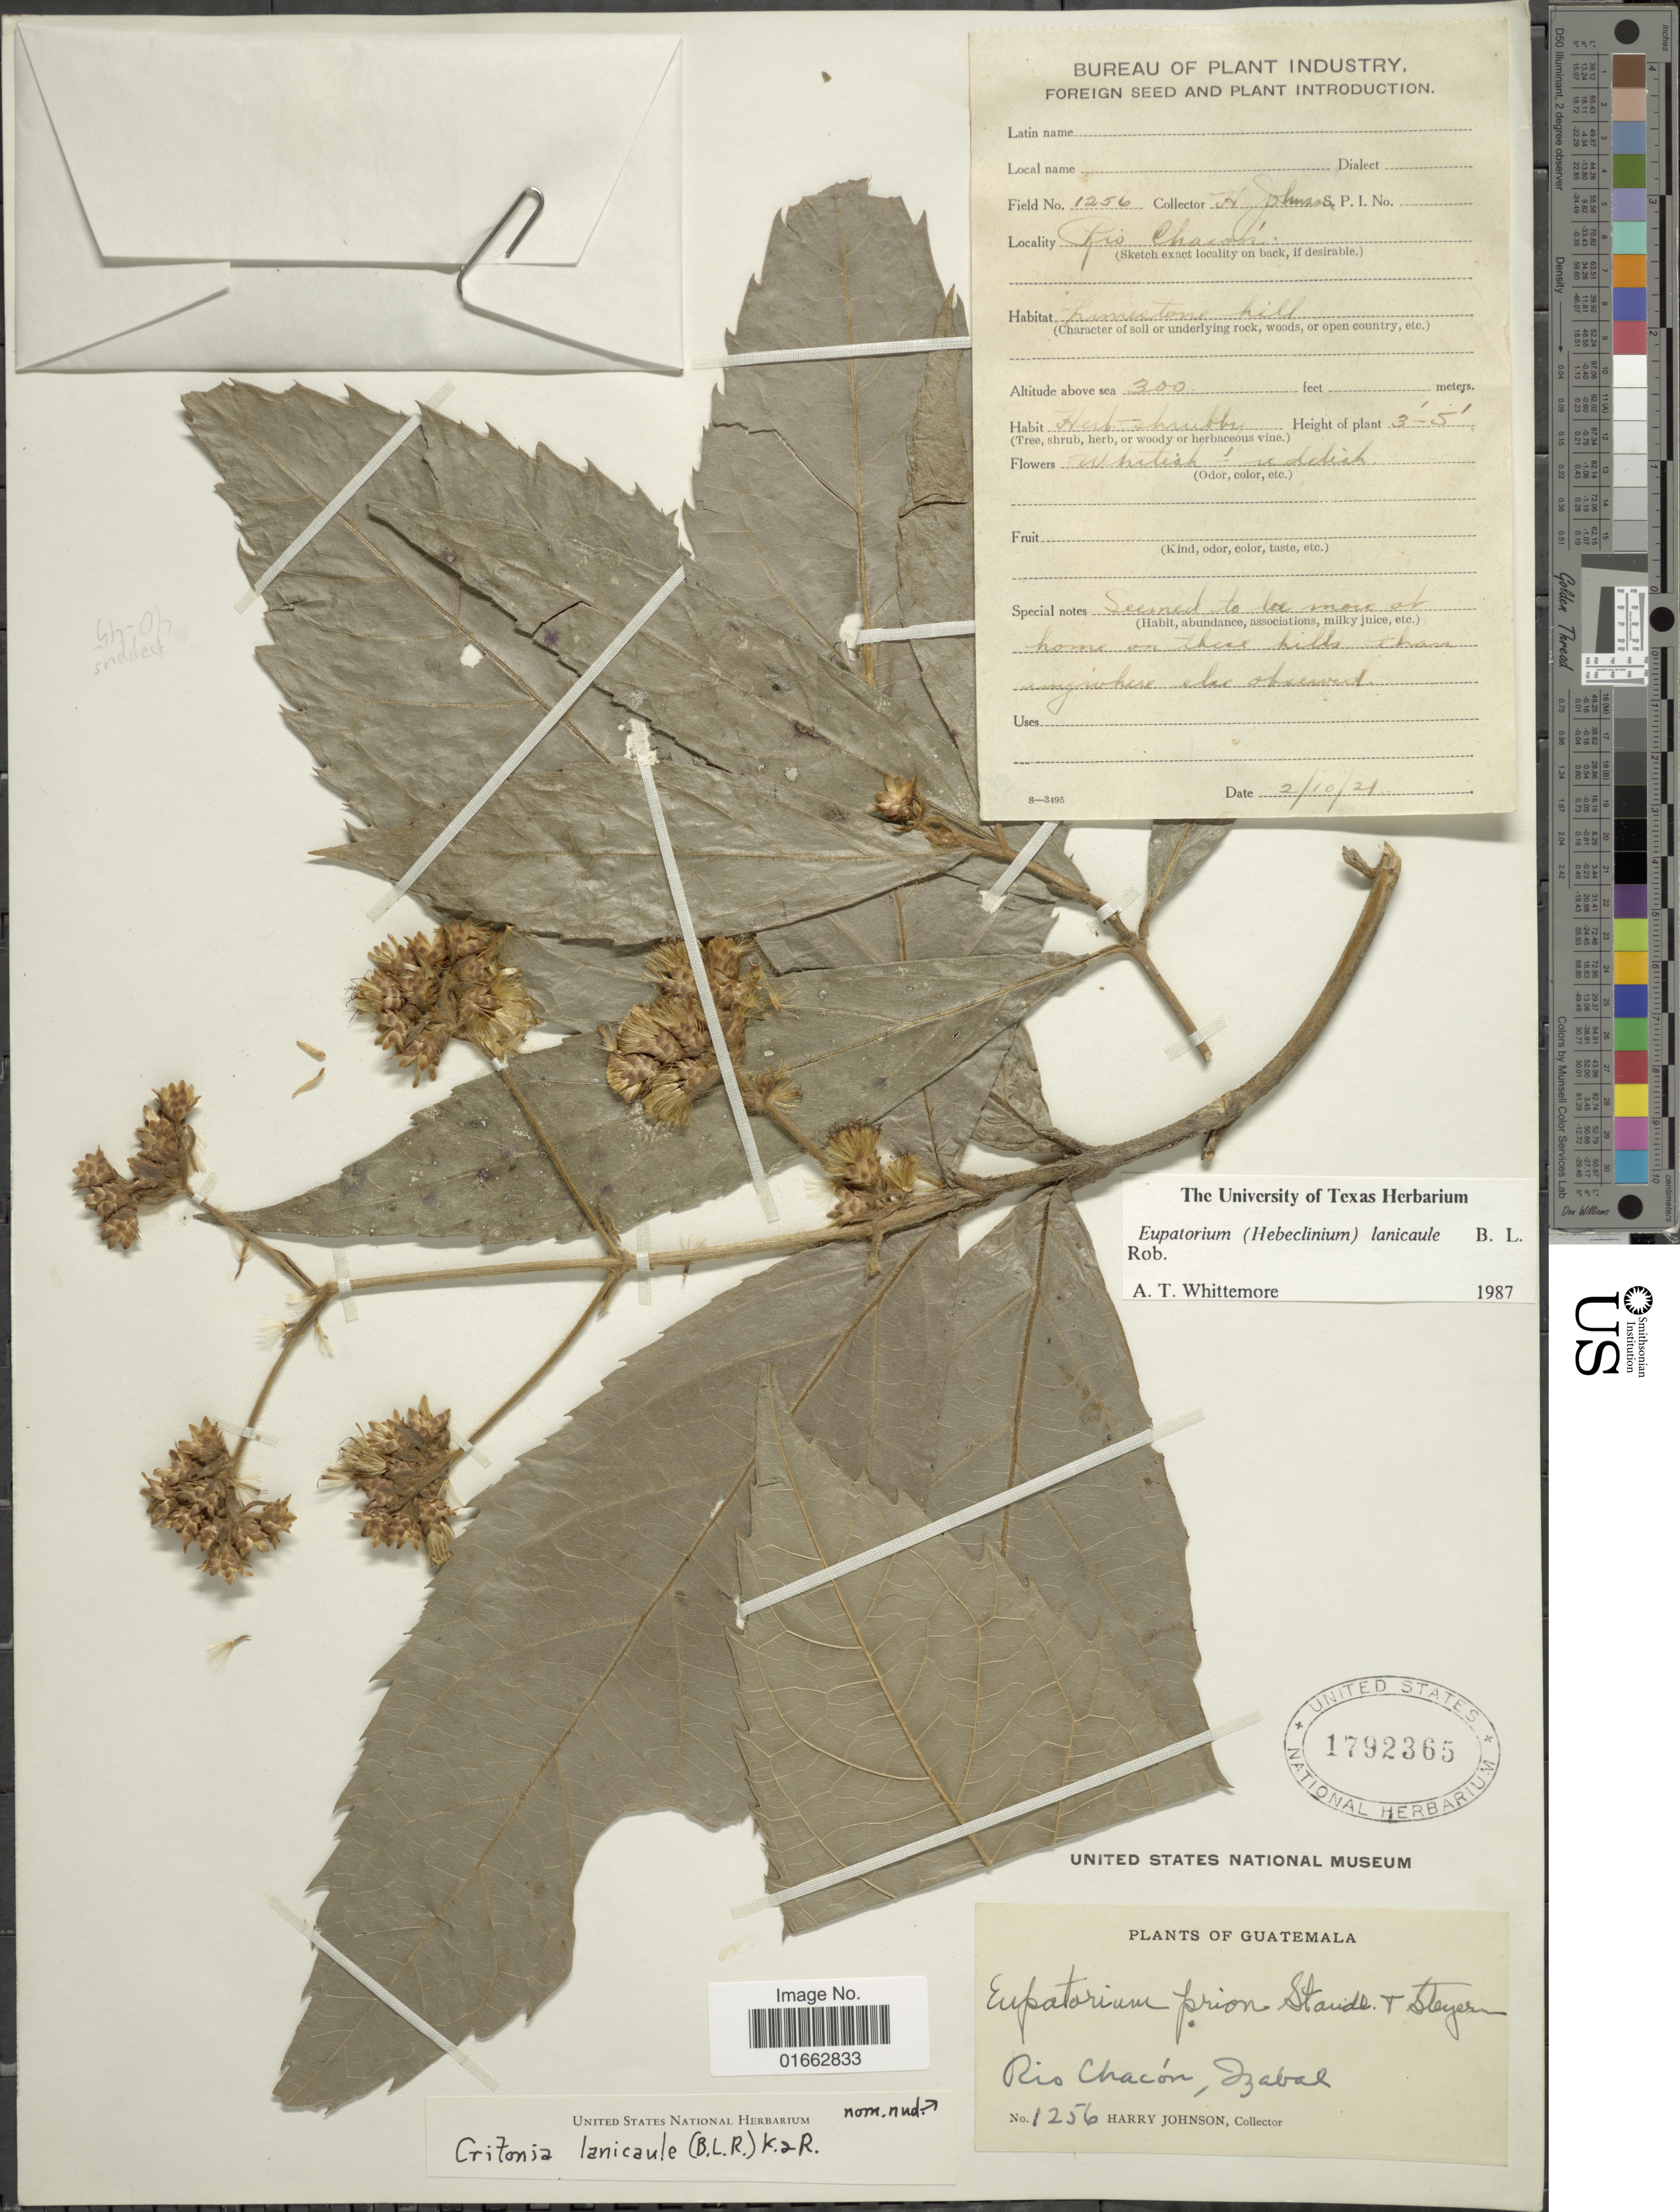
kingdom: Plantae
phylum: Tracheophyta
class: Magnoliopsida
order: Asterales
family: Asteraceae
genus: Critonia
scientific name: Critonia lanicaulis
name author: (B.L. Rob.) R.M. King & H. Rob.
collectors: H. Johnson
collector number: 1256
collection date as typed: Transcribed d/m/y: 2/10/21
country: Guatemala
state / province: Izabal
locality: Rio Chacón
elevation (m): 91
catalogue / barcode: US 1792365